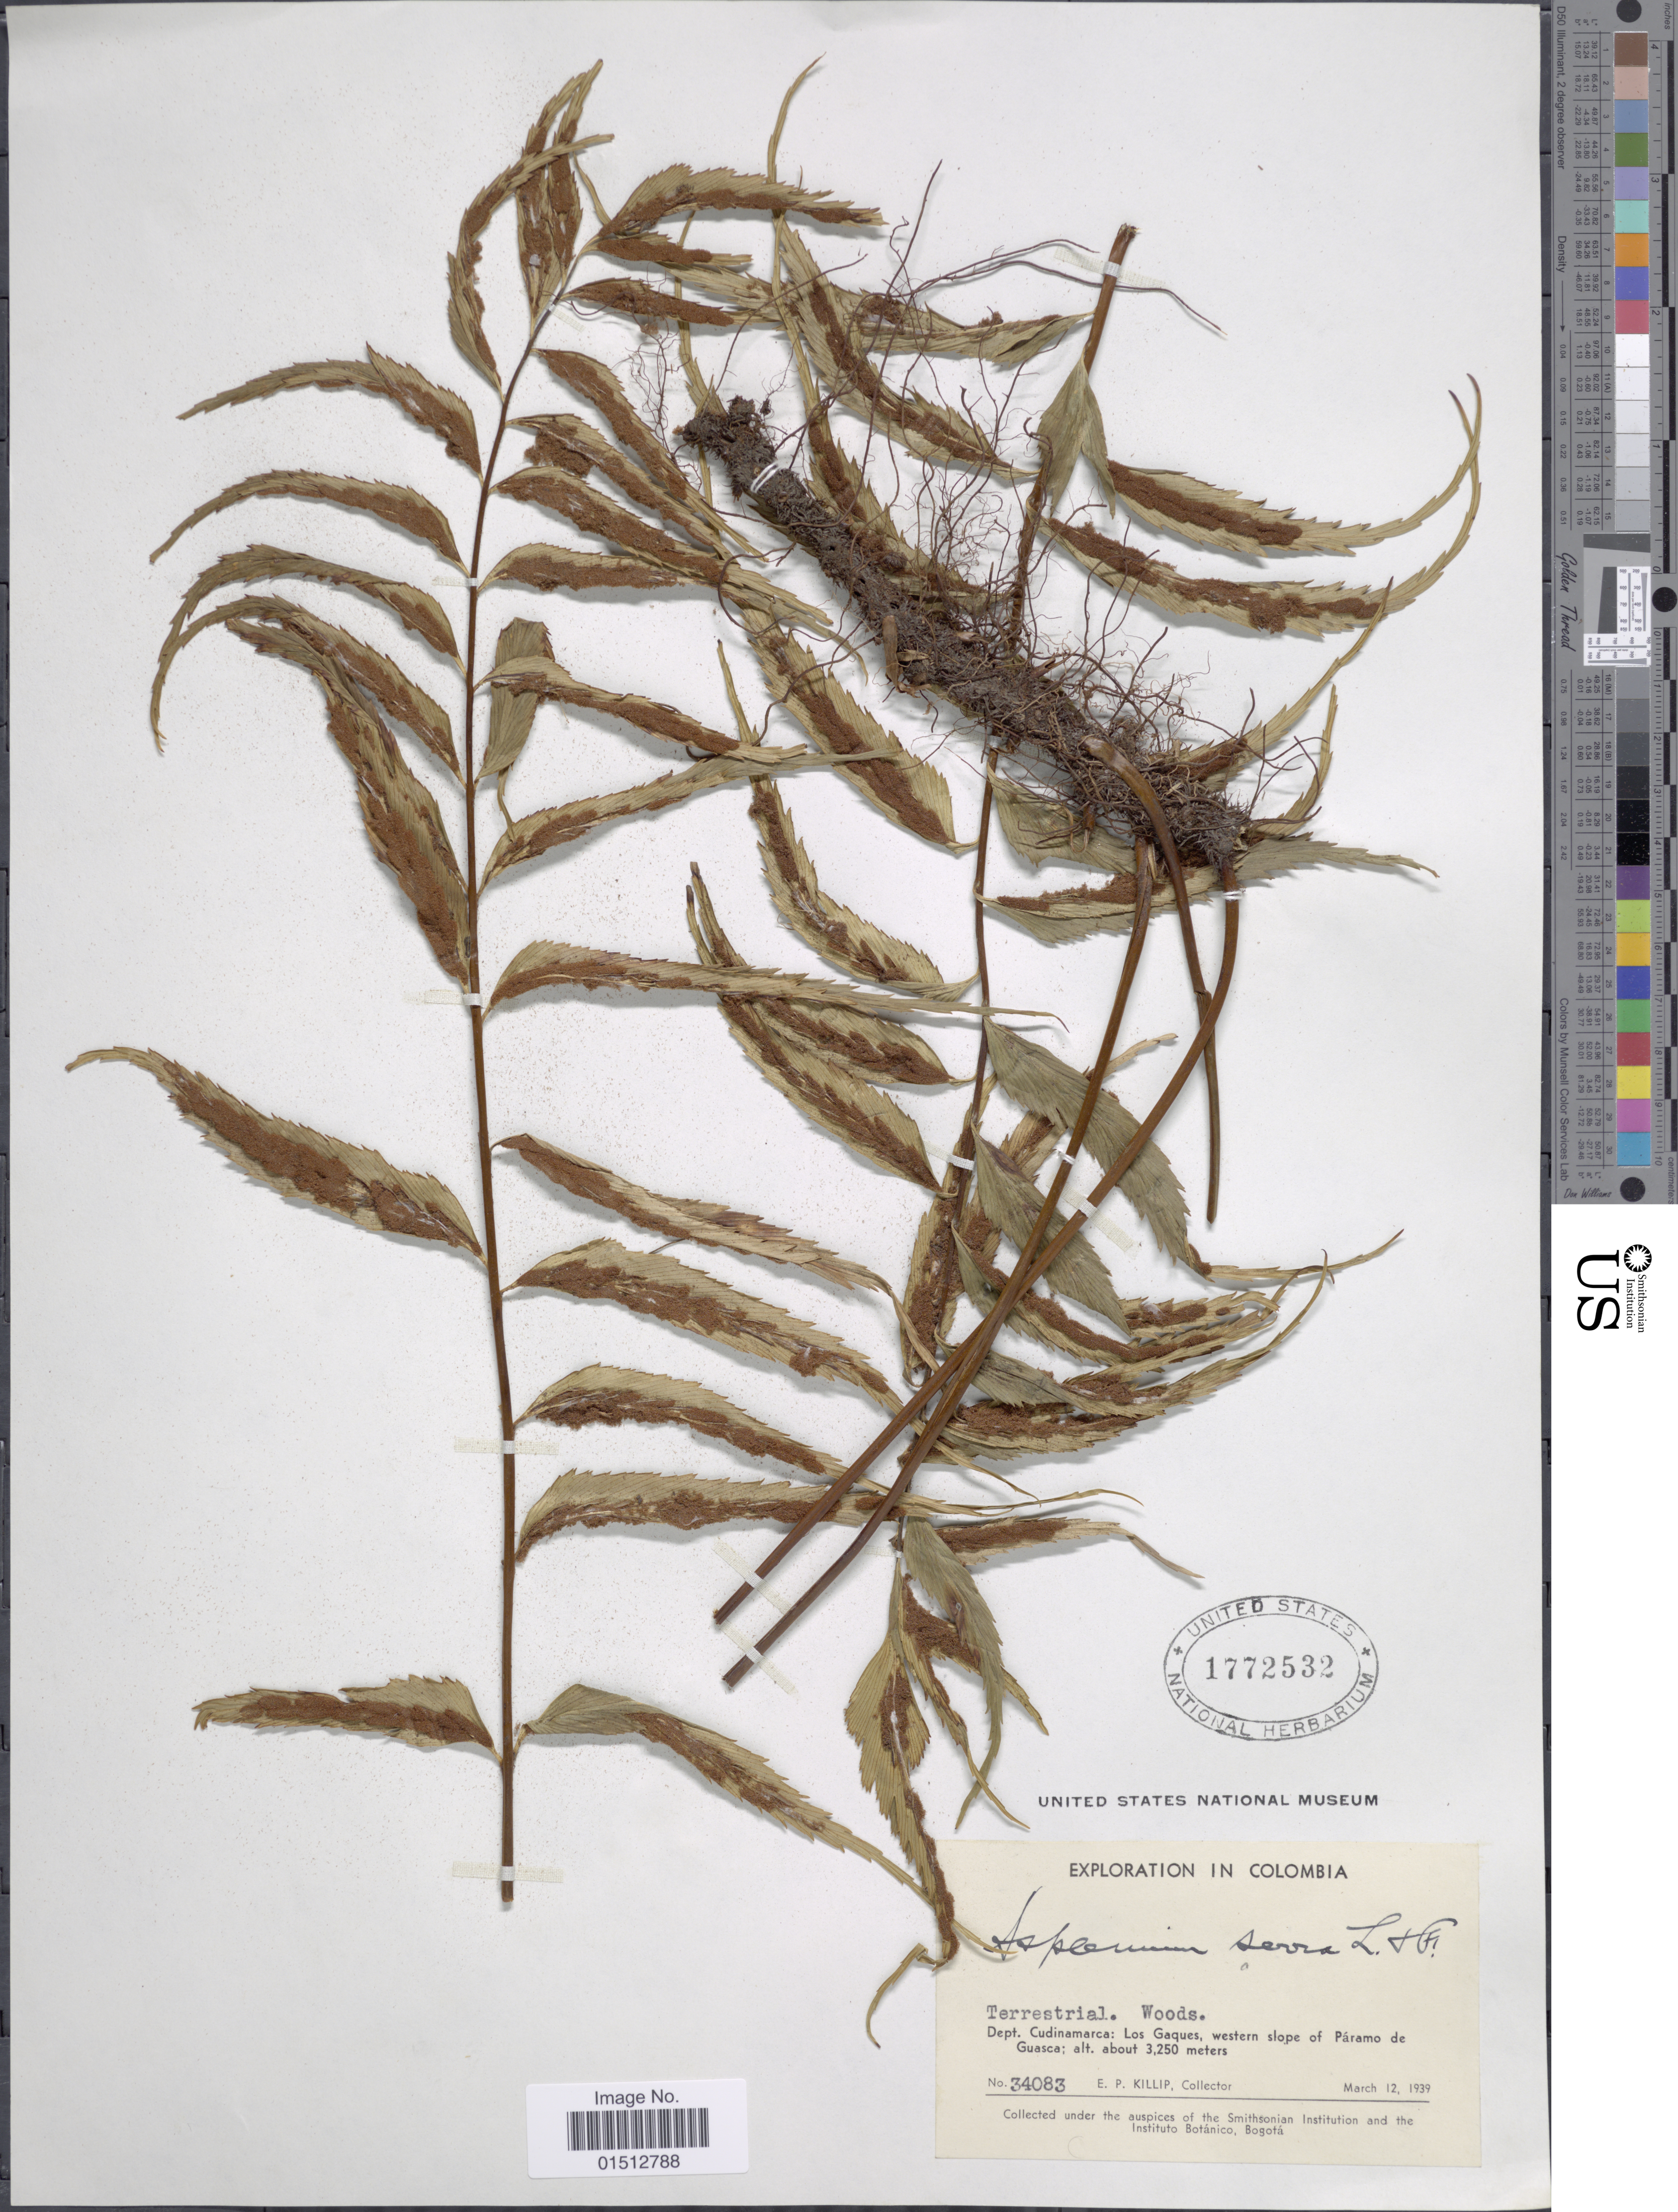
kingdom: Plantae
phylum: Tracheophyta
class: Polypodiopsida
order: Polypodiales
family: Aspleniaceae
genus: Asplenium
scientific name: Asplenium serra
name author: Langsd. & Fisch.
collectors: E. P. Killip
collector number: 34083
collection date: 1939-03-12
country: Colombia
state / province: Cundinamarca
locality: Colombia, Dept. Cundinamarca: Los gaques, western slope of Paramo de Guasco.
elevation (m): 3250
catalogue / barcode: US 1772532